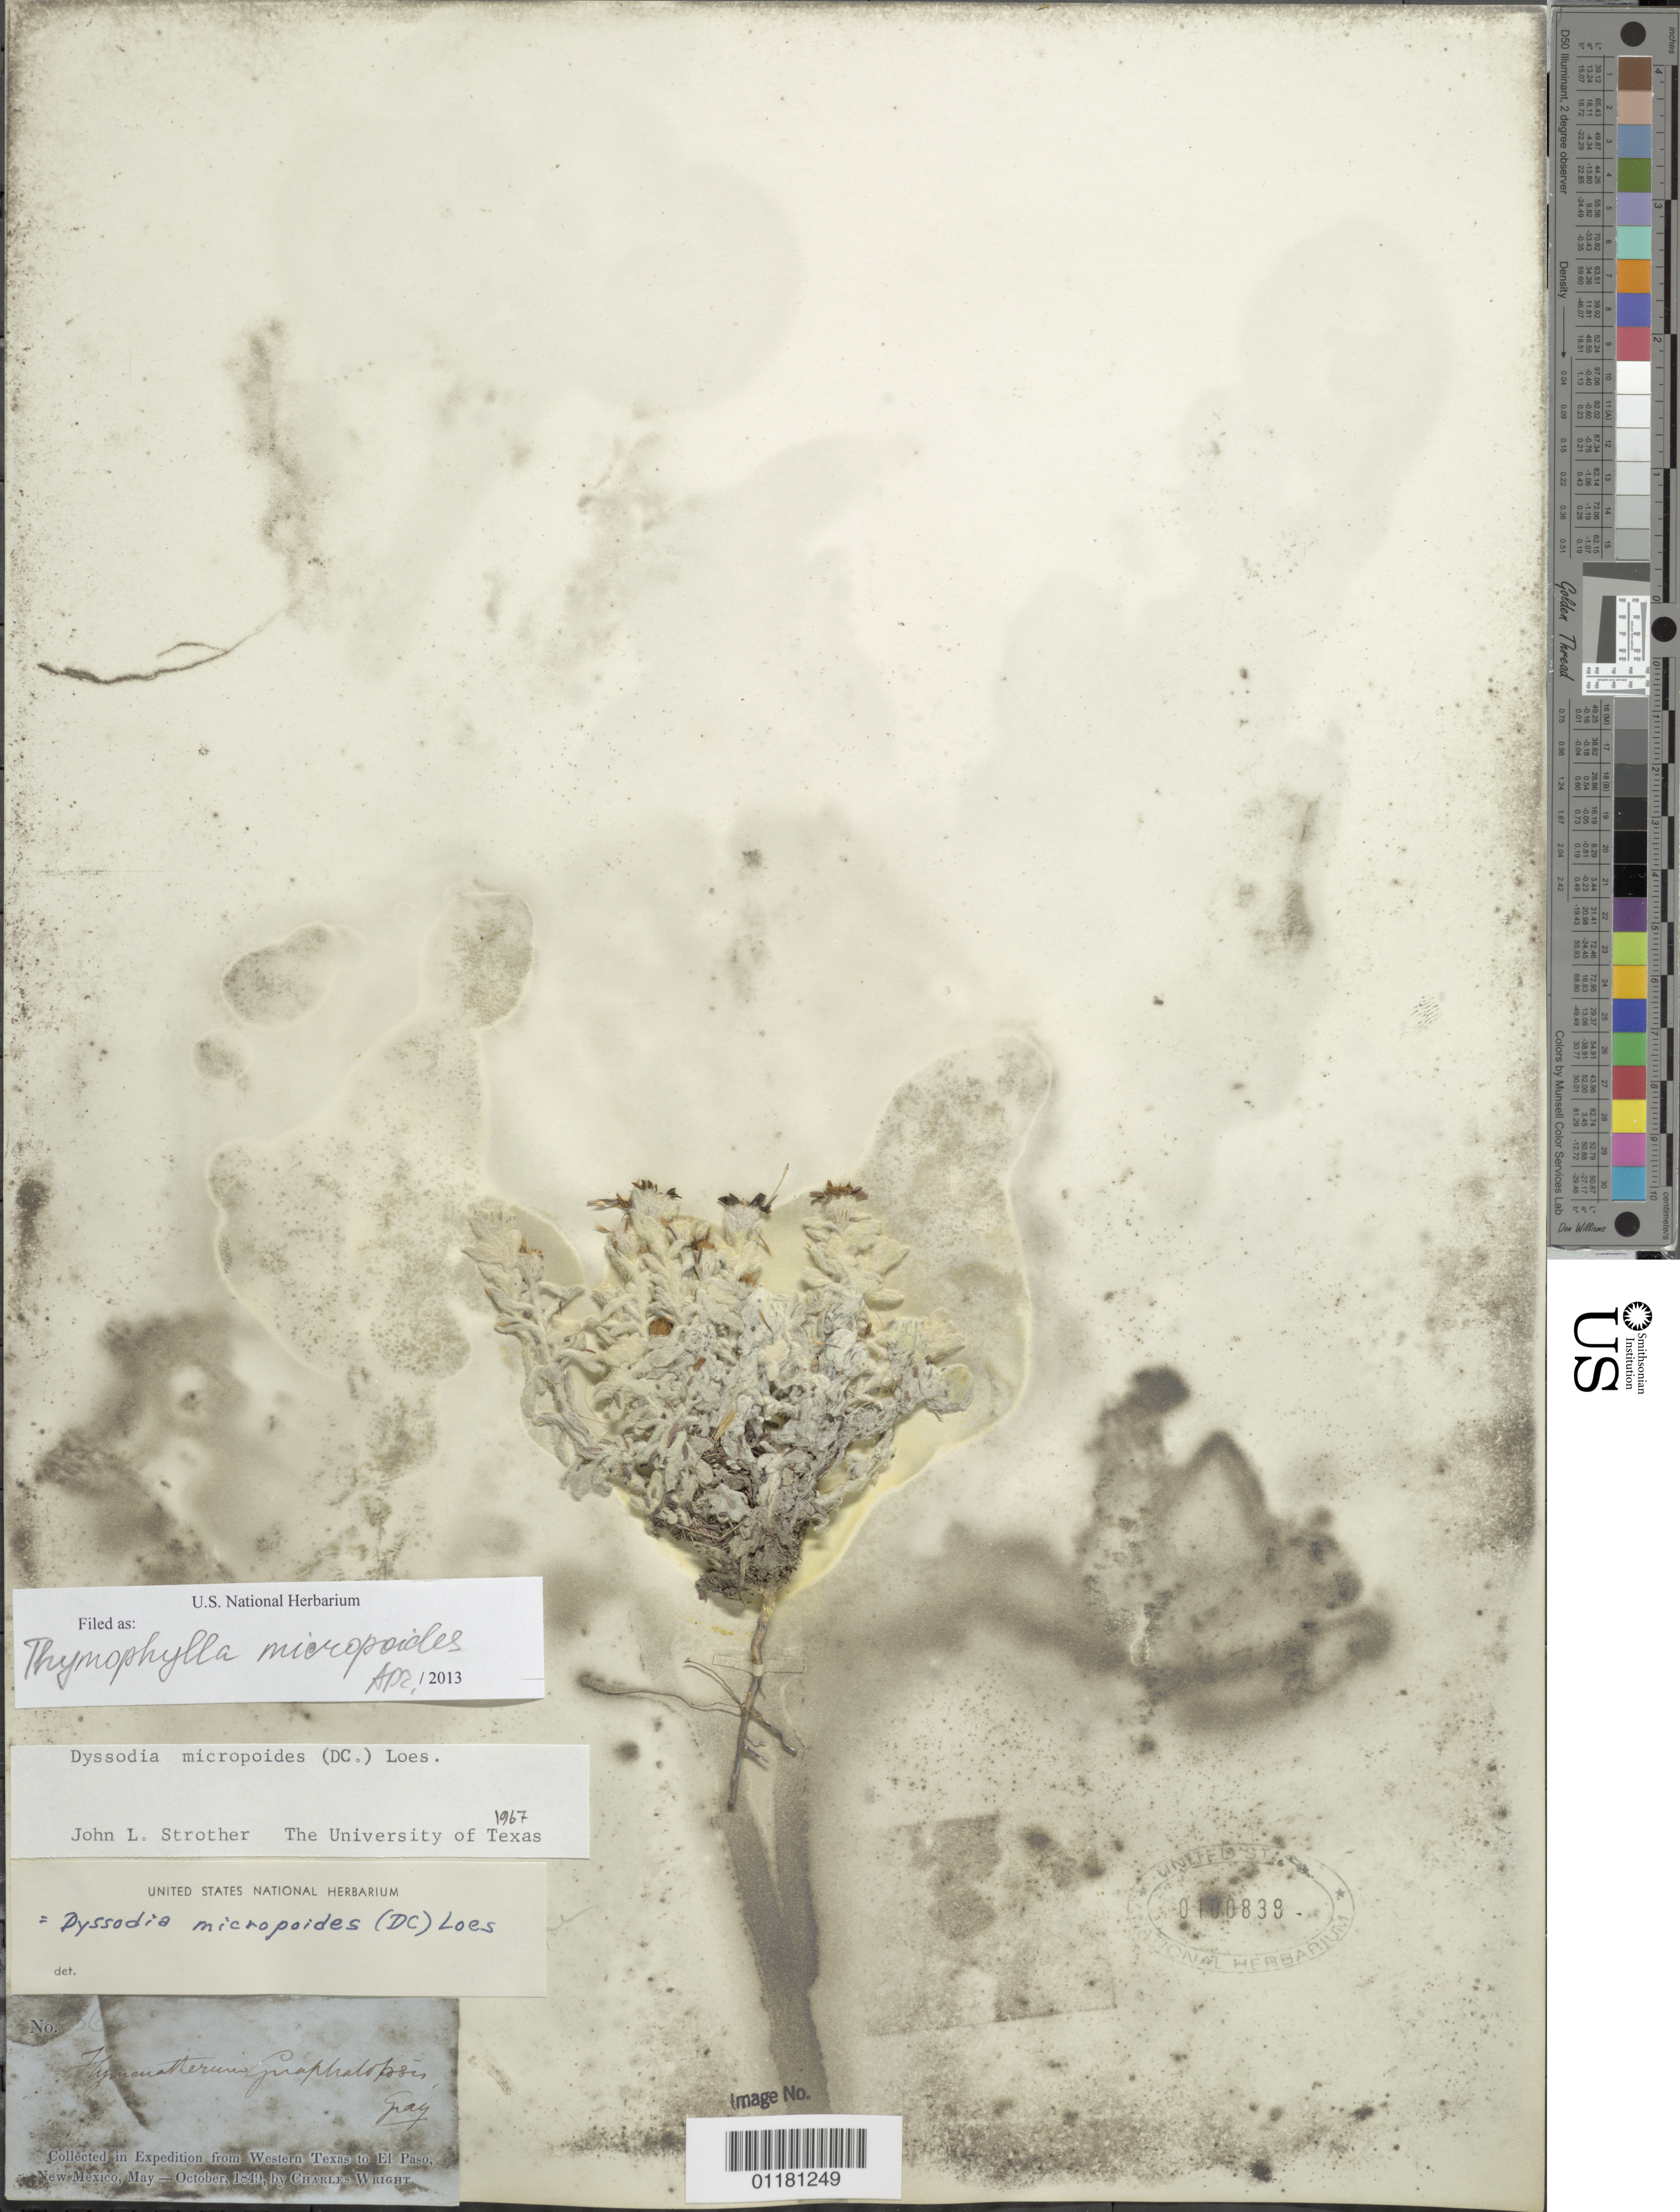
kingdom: Plantae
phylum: Tracheophyta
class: Magnoliopsida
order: Asterales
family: Asteraceae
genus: Thymophylla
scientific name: Thymophylla micropoides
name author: (DC.) Strother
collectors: C. Wright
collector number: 366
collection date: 1849-05/1849-10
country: United States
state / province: New Mexico / Texas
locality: from Western Texas to El Paso, New Mexico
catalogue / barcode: US 100838